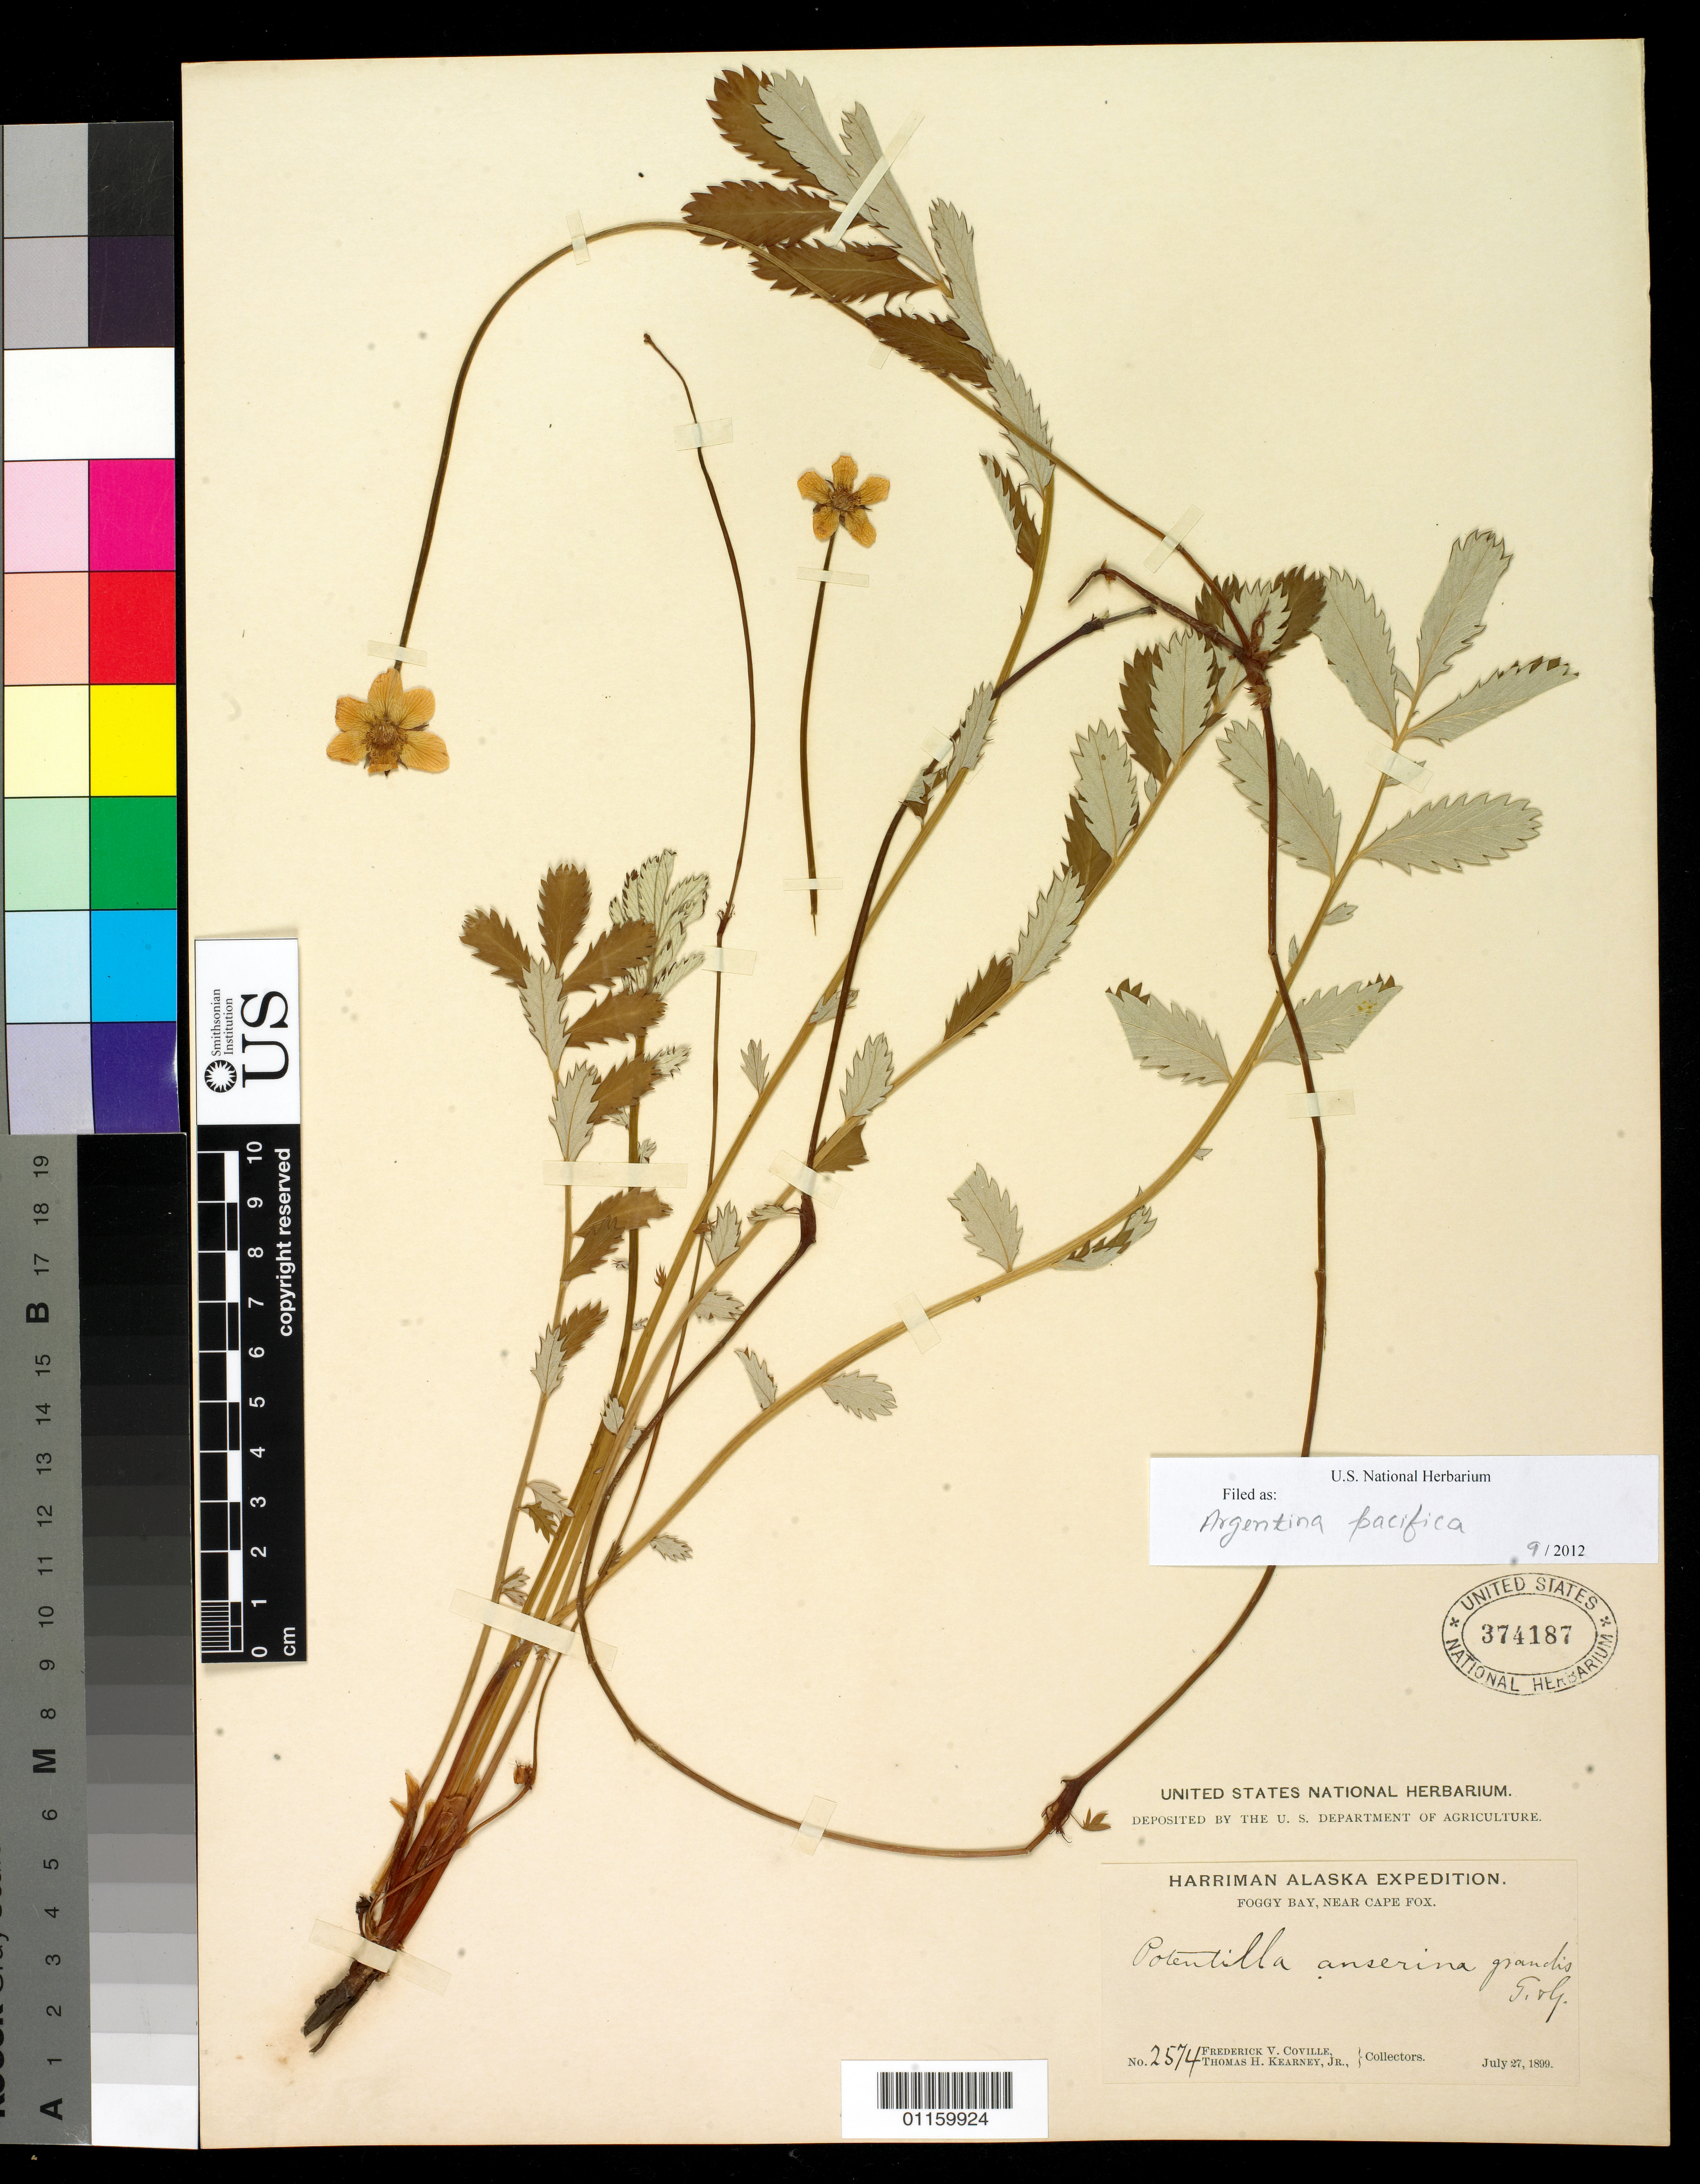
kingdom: Plantae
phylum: Tracheophyta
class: Magnoliopsida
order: Rosales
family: Rosaceae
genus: Argentina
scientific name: Argentina pacifica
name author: (Howell) Rydb.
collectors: F. V. Coville & T. H. Kearney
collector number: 2574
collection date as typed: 27 Jul 1899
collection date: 1899-07-27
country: United States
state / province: Alaska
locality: Foggy Bay, near Cape Fox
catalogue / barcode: US 374187